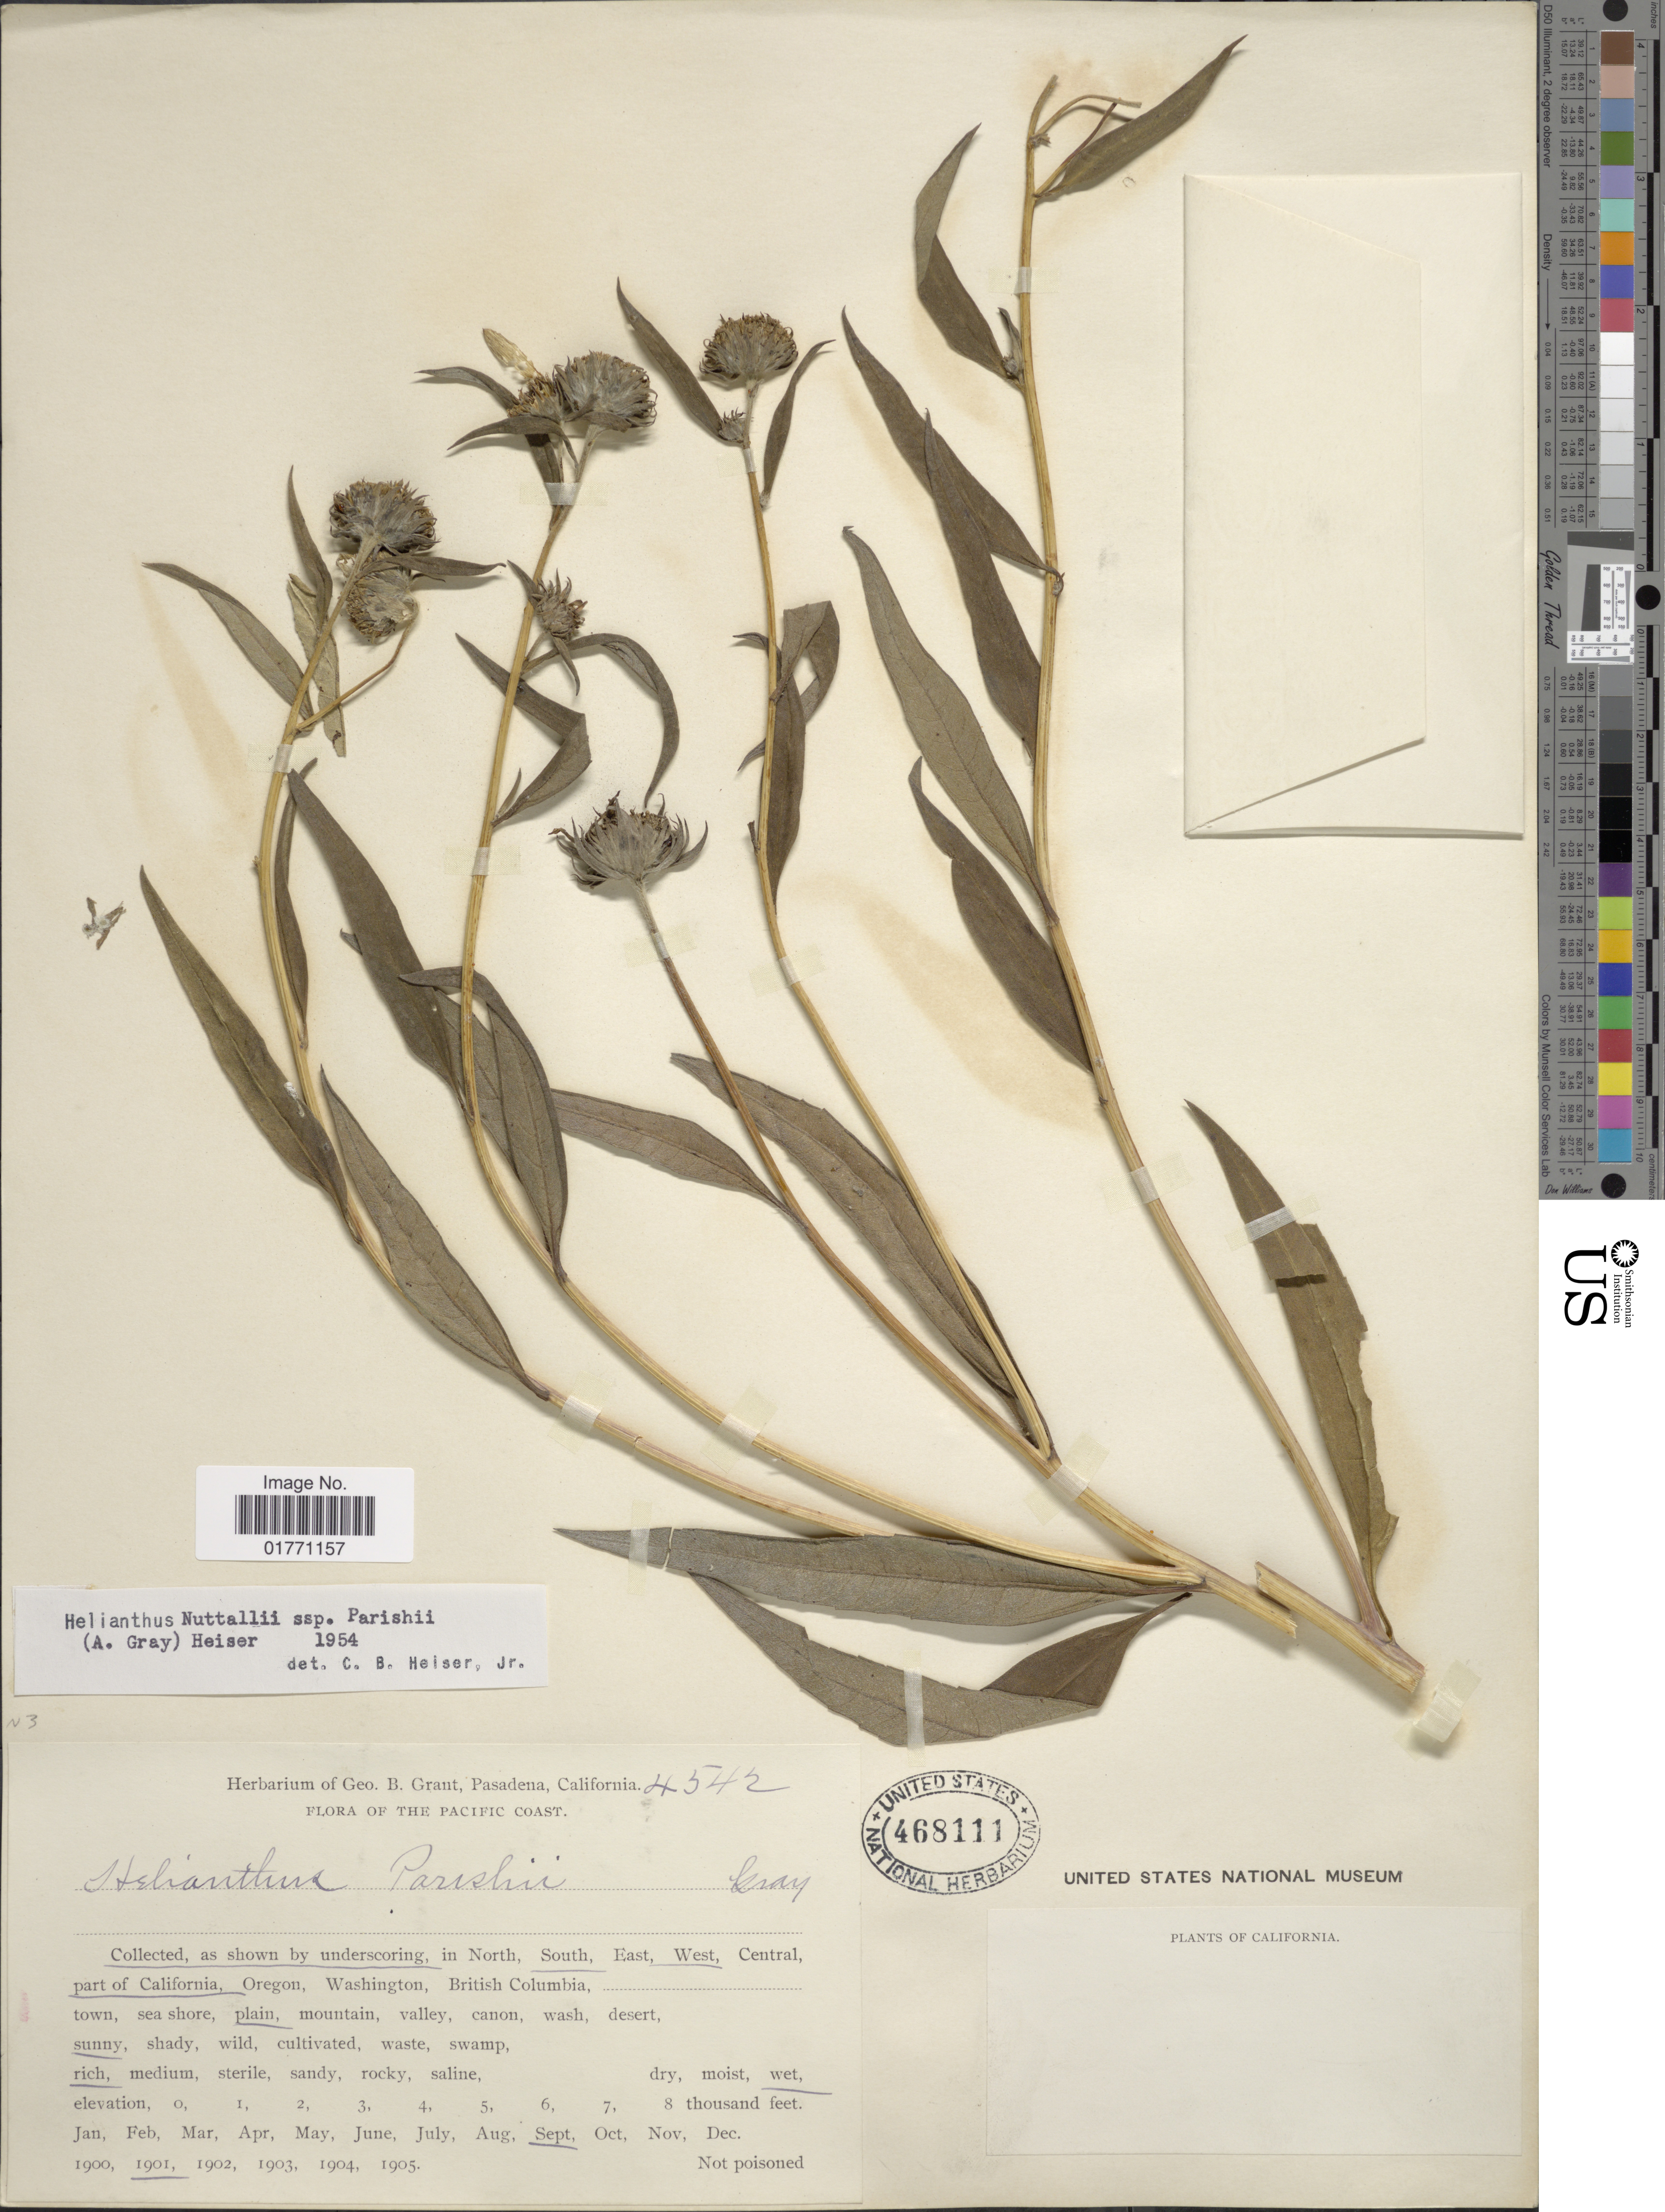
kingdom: Plantae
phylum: Tracheophyta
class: Magnoliopsida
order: Asterales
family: Asteraceae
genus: Helianthus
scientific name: Helianthus nuttallii subsp. parishii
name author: (A. Gray) Heiser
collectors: ex herb. G. B. Grant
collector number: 4542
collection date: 1901-09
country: United States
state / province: California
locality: Pacific Coast, South West part of California, plain, sunny, rich, wet.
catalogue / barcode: US 468111